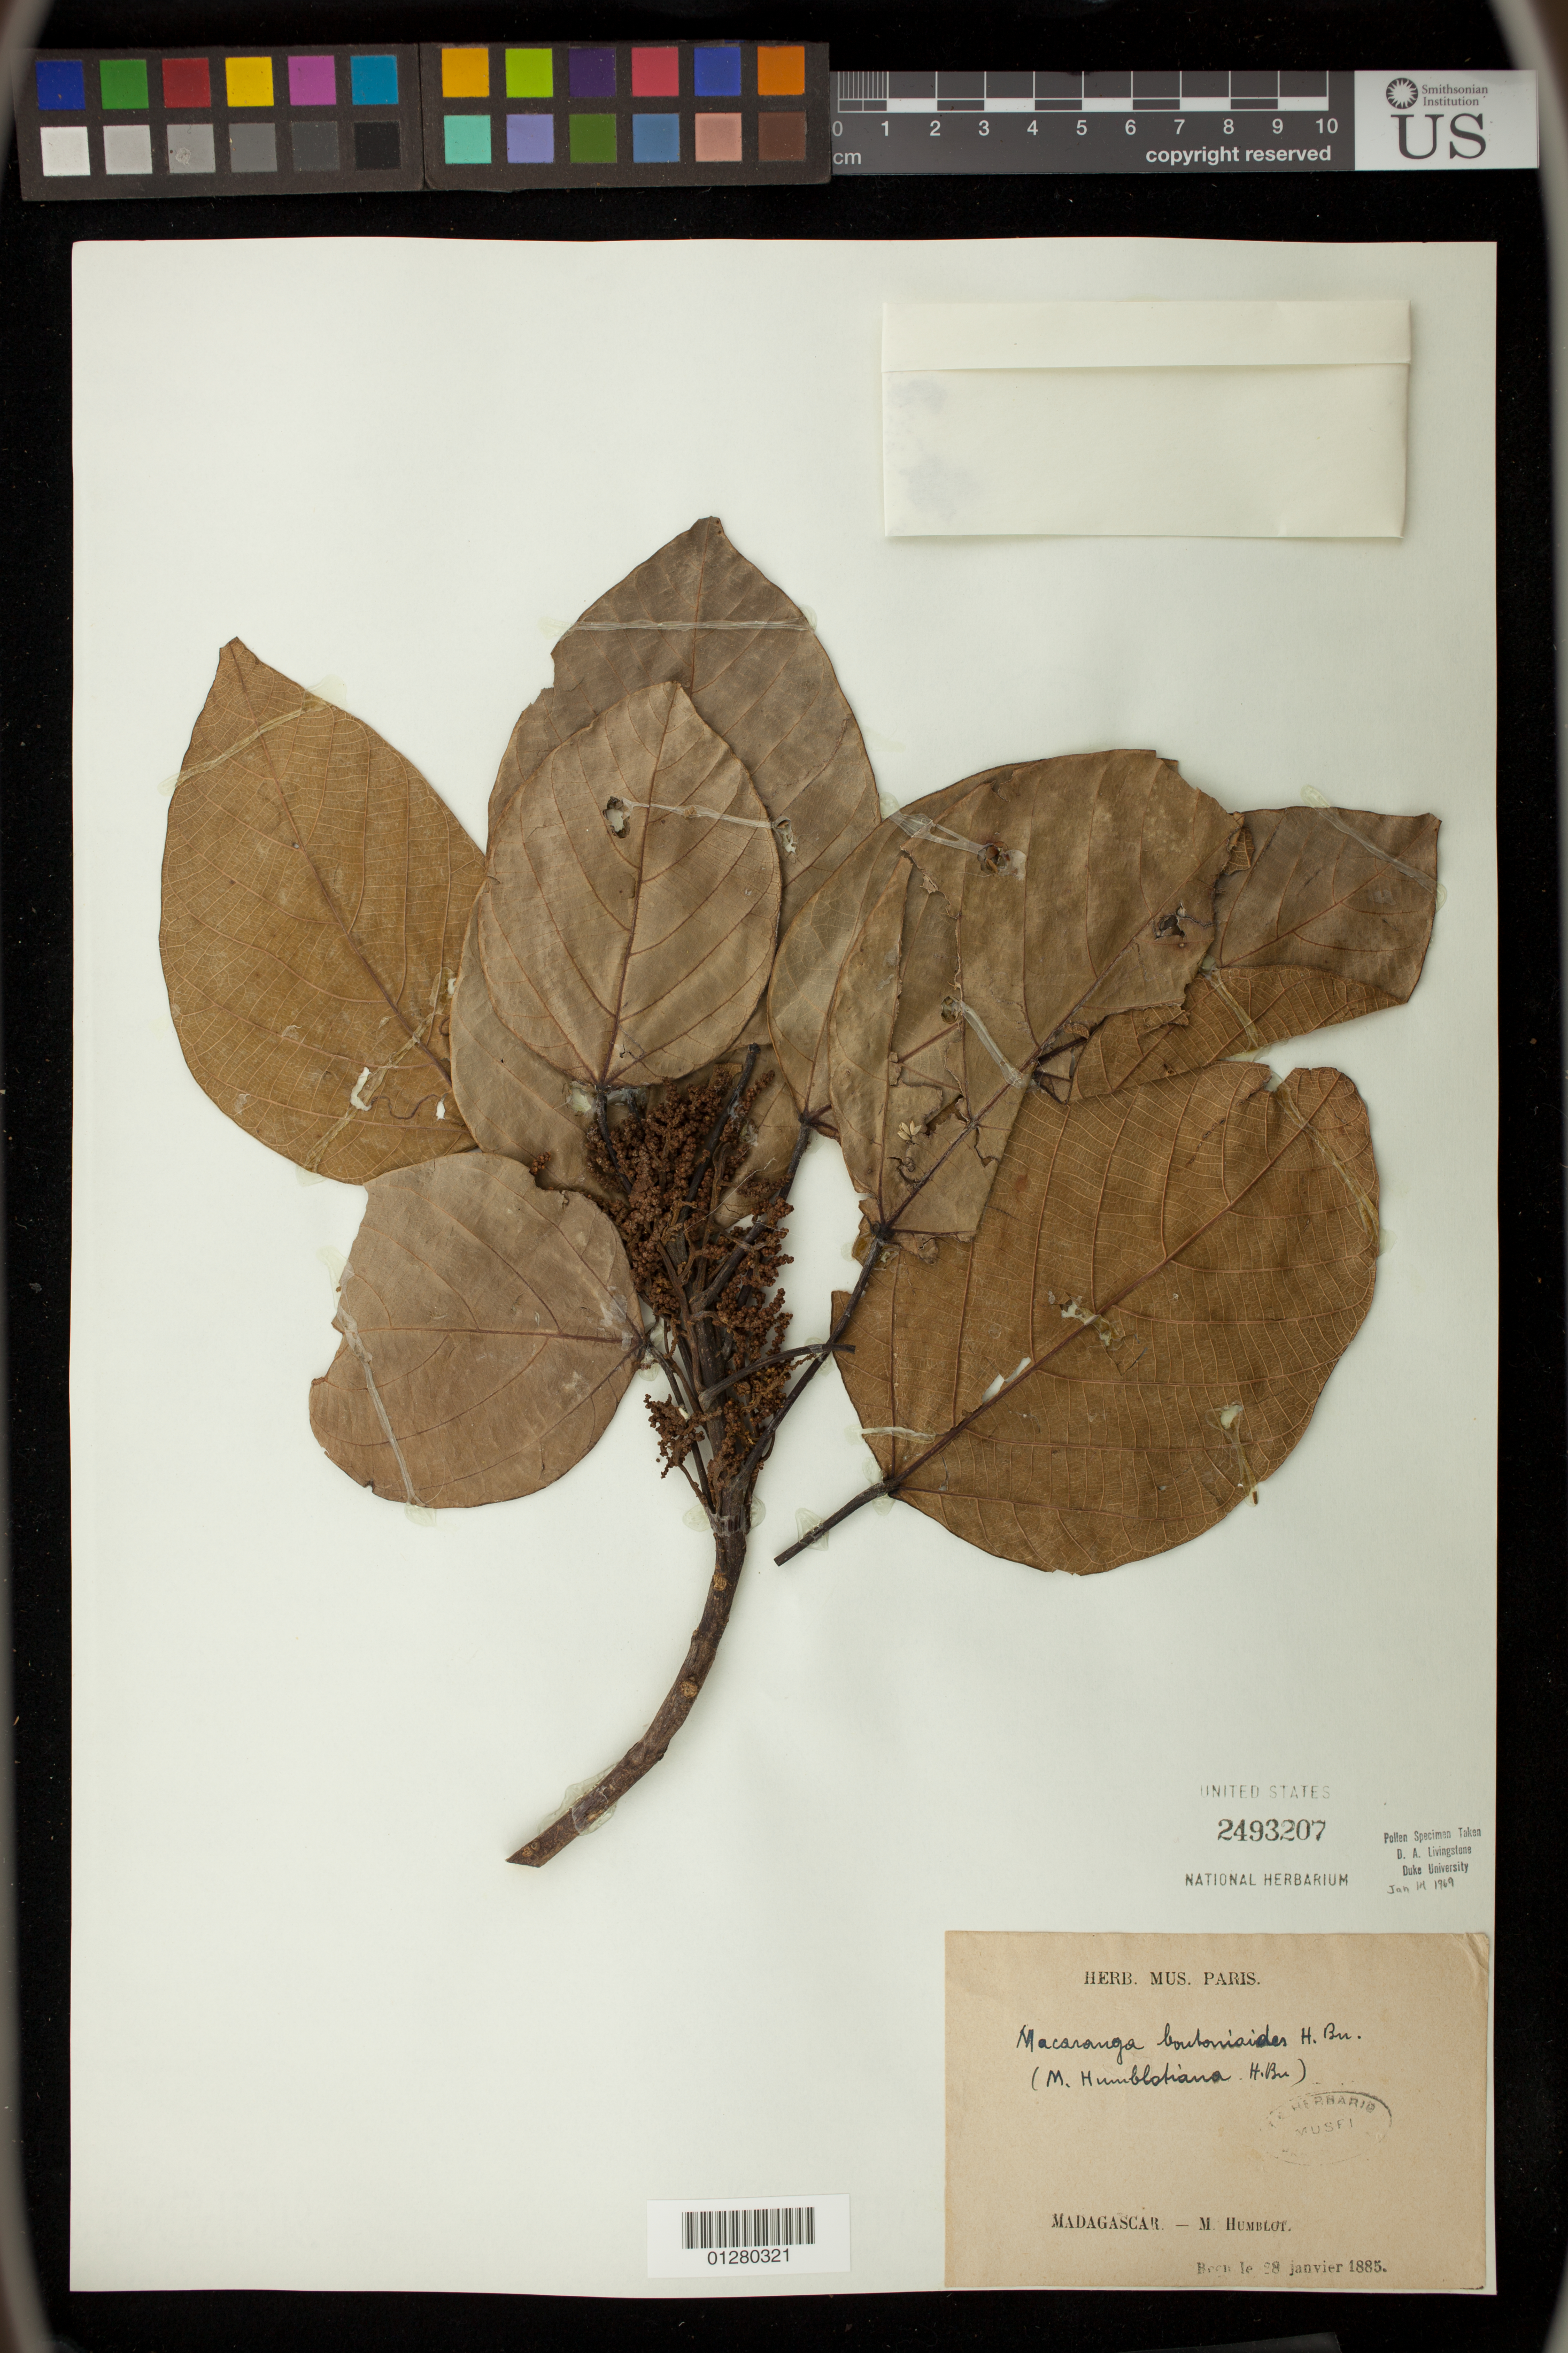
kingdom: Plantae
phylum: Tracheophyta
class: Magnoliopsida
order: Malpighiales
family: Euphorbiaceae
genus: Macaranga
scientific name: Macaranga boutonioides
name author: Baill.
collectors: M. Mumblot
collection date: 1885-01-28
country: Madagascar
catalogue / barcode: US 2493207